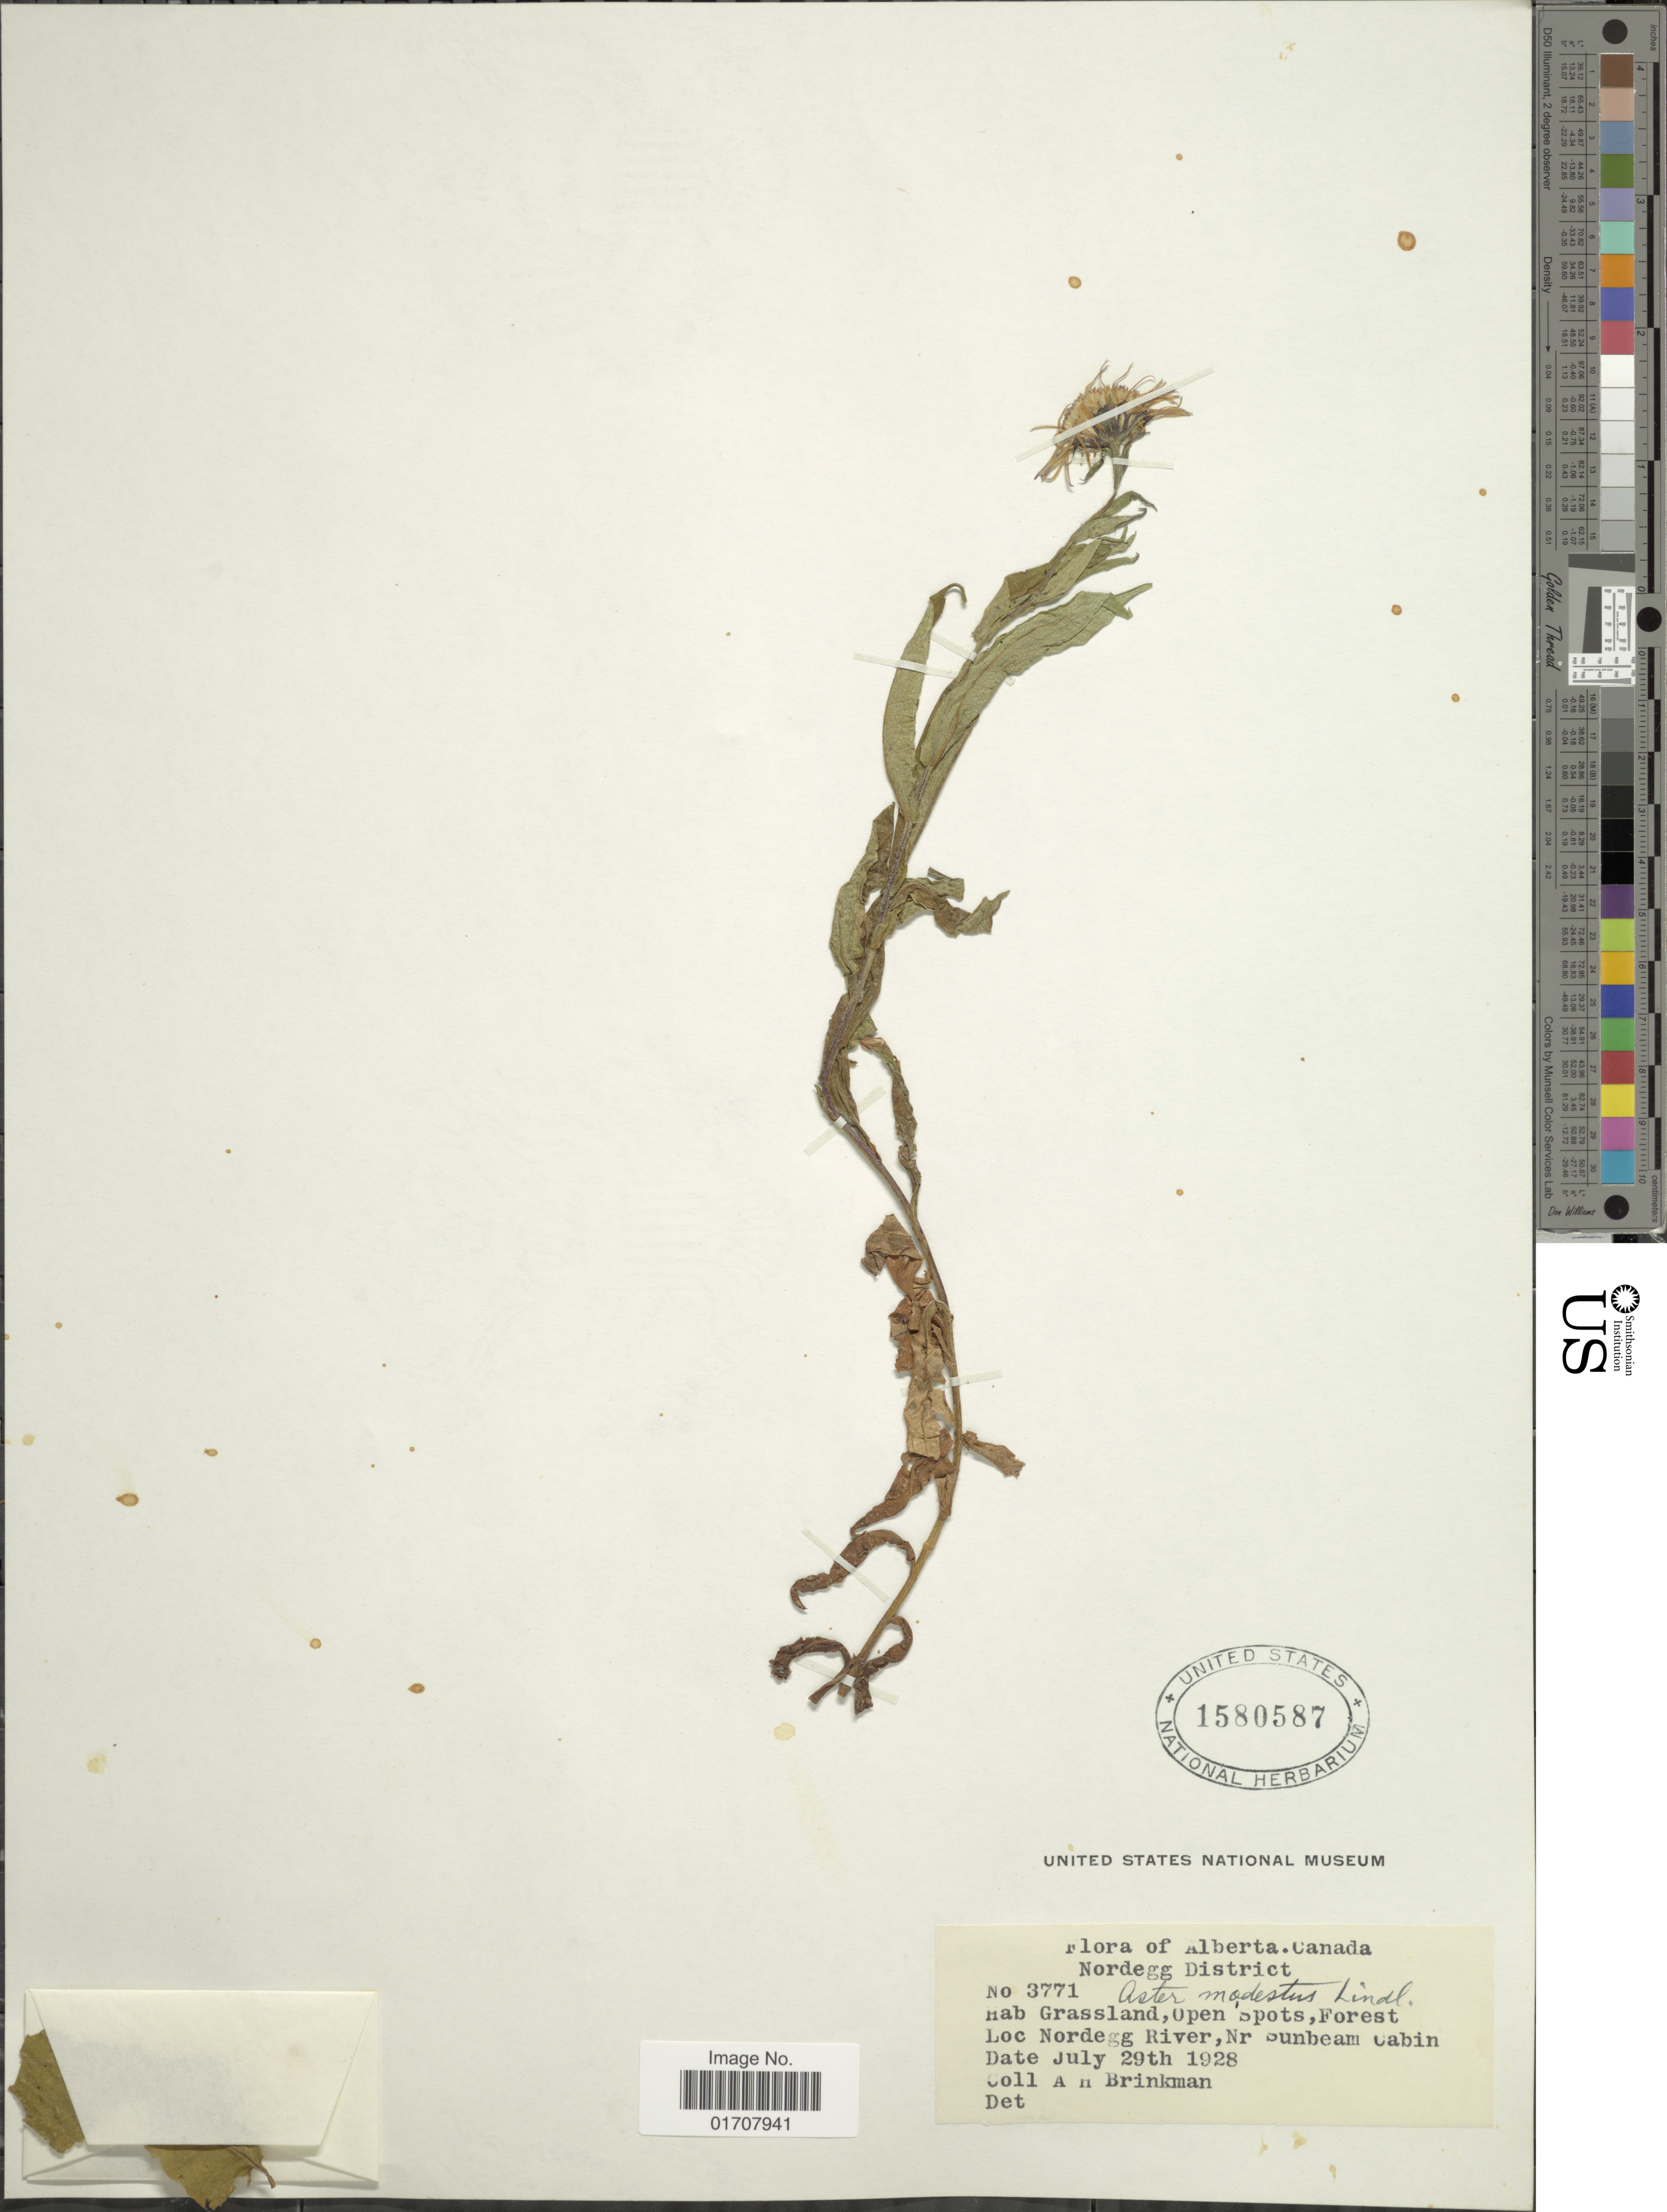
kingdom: Plantae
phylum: Tracheophyta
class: Magnoliopsida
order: Asterales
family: Asteraceae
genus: Canadanthus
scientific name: Canadanthus modestus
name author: (Lindl.) G.L. Nesom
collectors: A. Brinkman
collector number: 3771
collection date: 1928-07-29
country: Canada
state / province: Alberta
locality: Nordegg District, Nr. Sunbeam Cabin, Nordegg River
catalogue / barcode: US 1580587